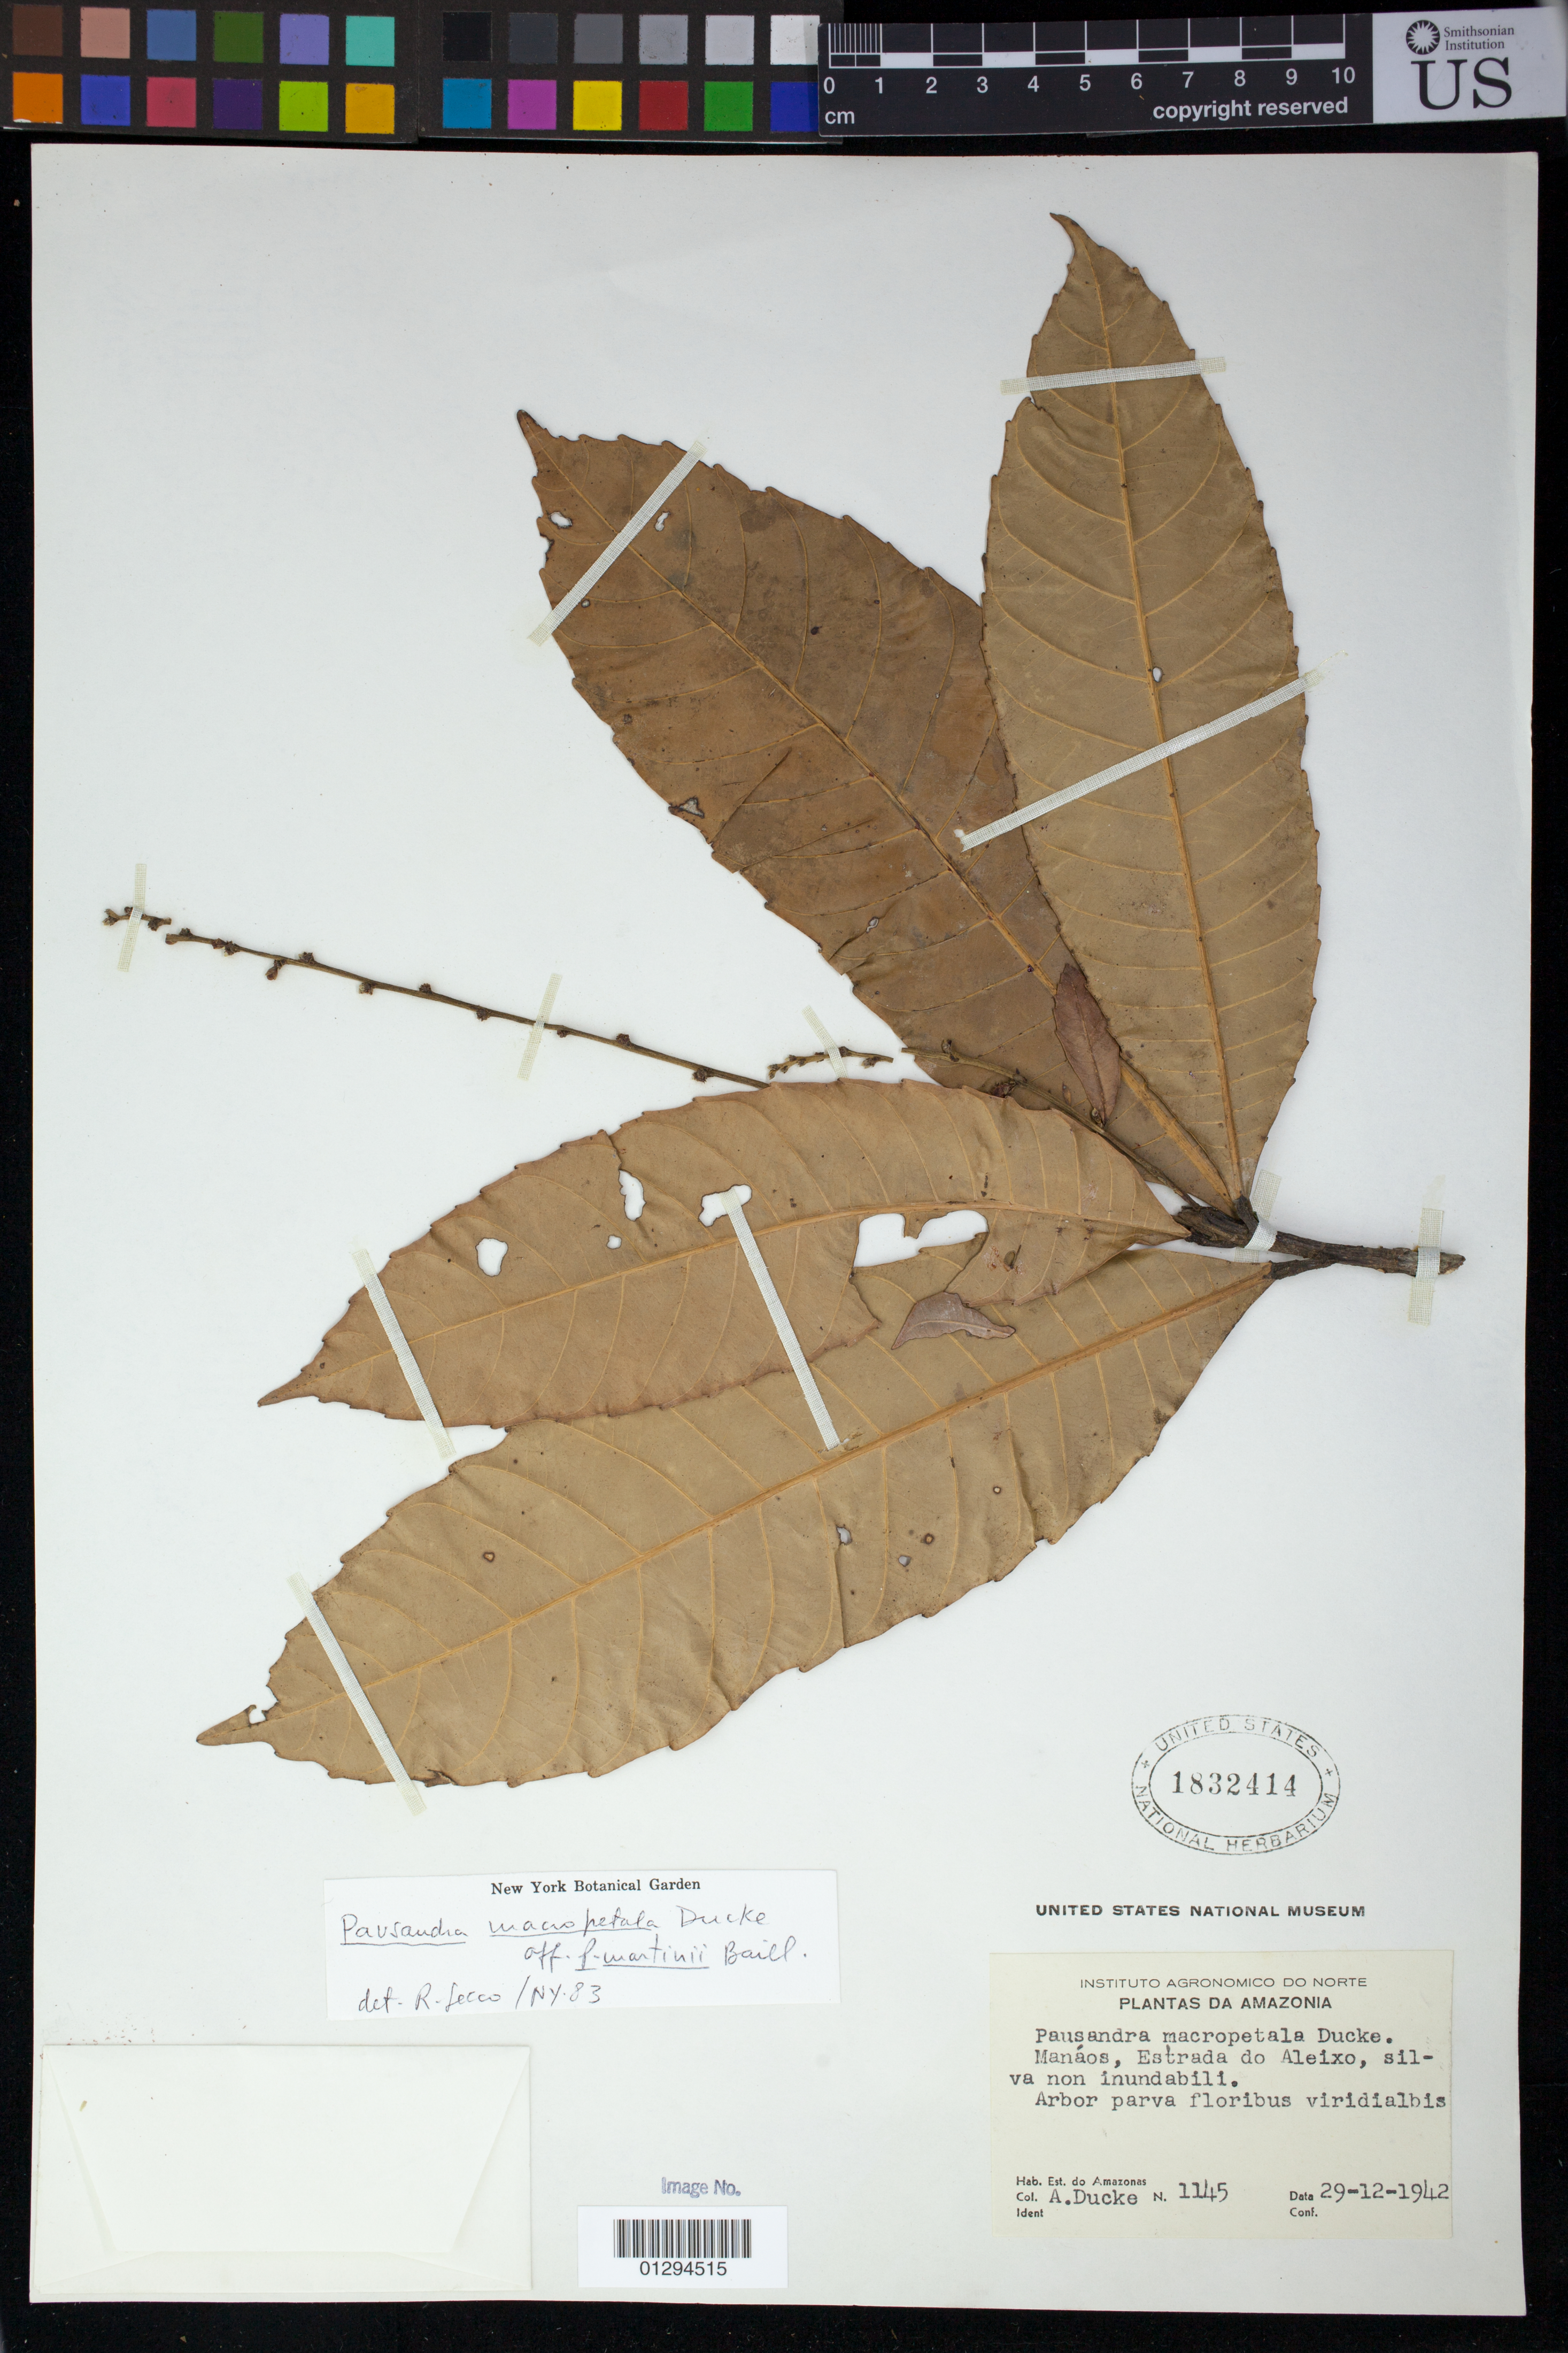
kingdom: Plantae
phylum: Tracheophyta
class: Magnoliopsida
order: Malpighiales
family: Euphorbiaceae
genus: Pausandra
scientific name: Pausandra macropetala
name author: Ducke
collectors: A. Ducke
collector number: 1145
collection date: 1942-12-29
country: Brazil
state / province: Amazonas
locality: Manaus Estrada do Aleixo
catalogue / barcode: US 1832414